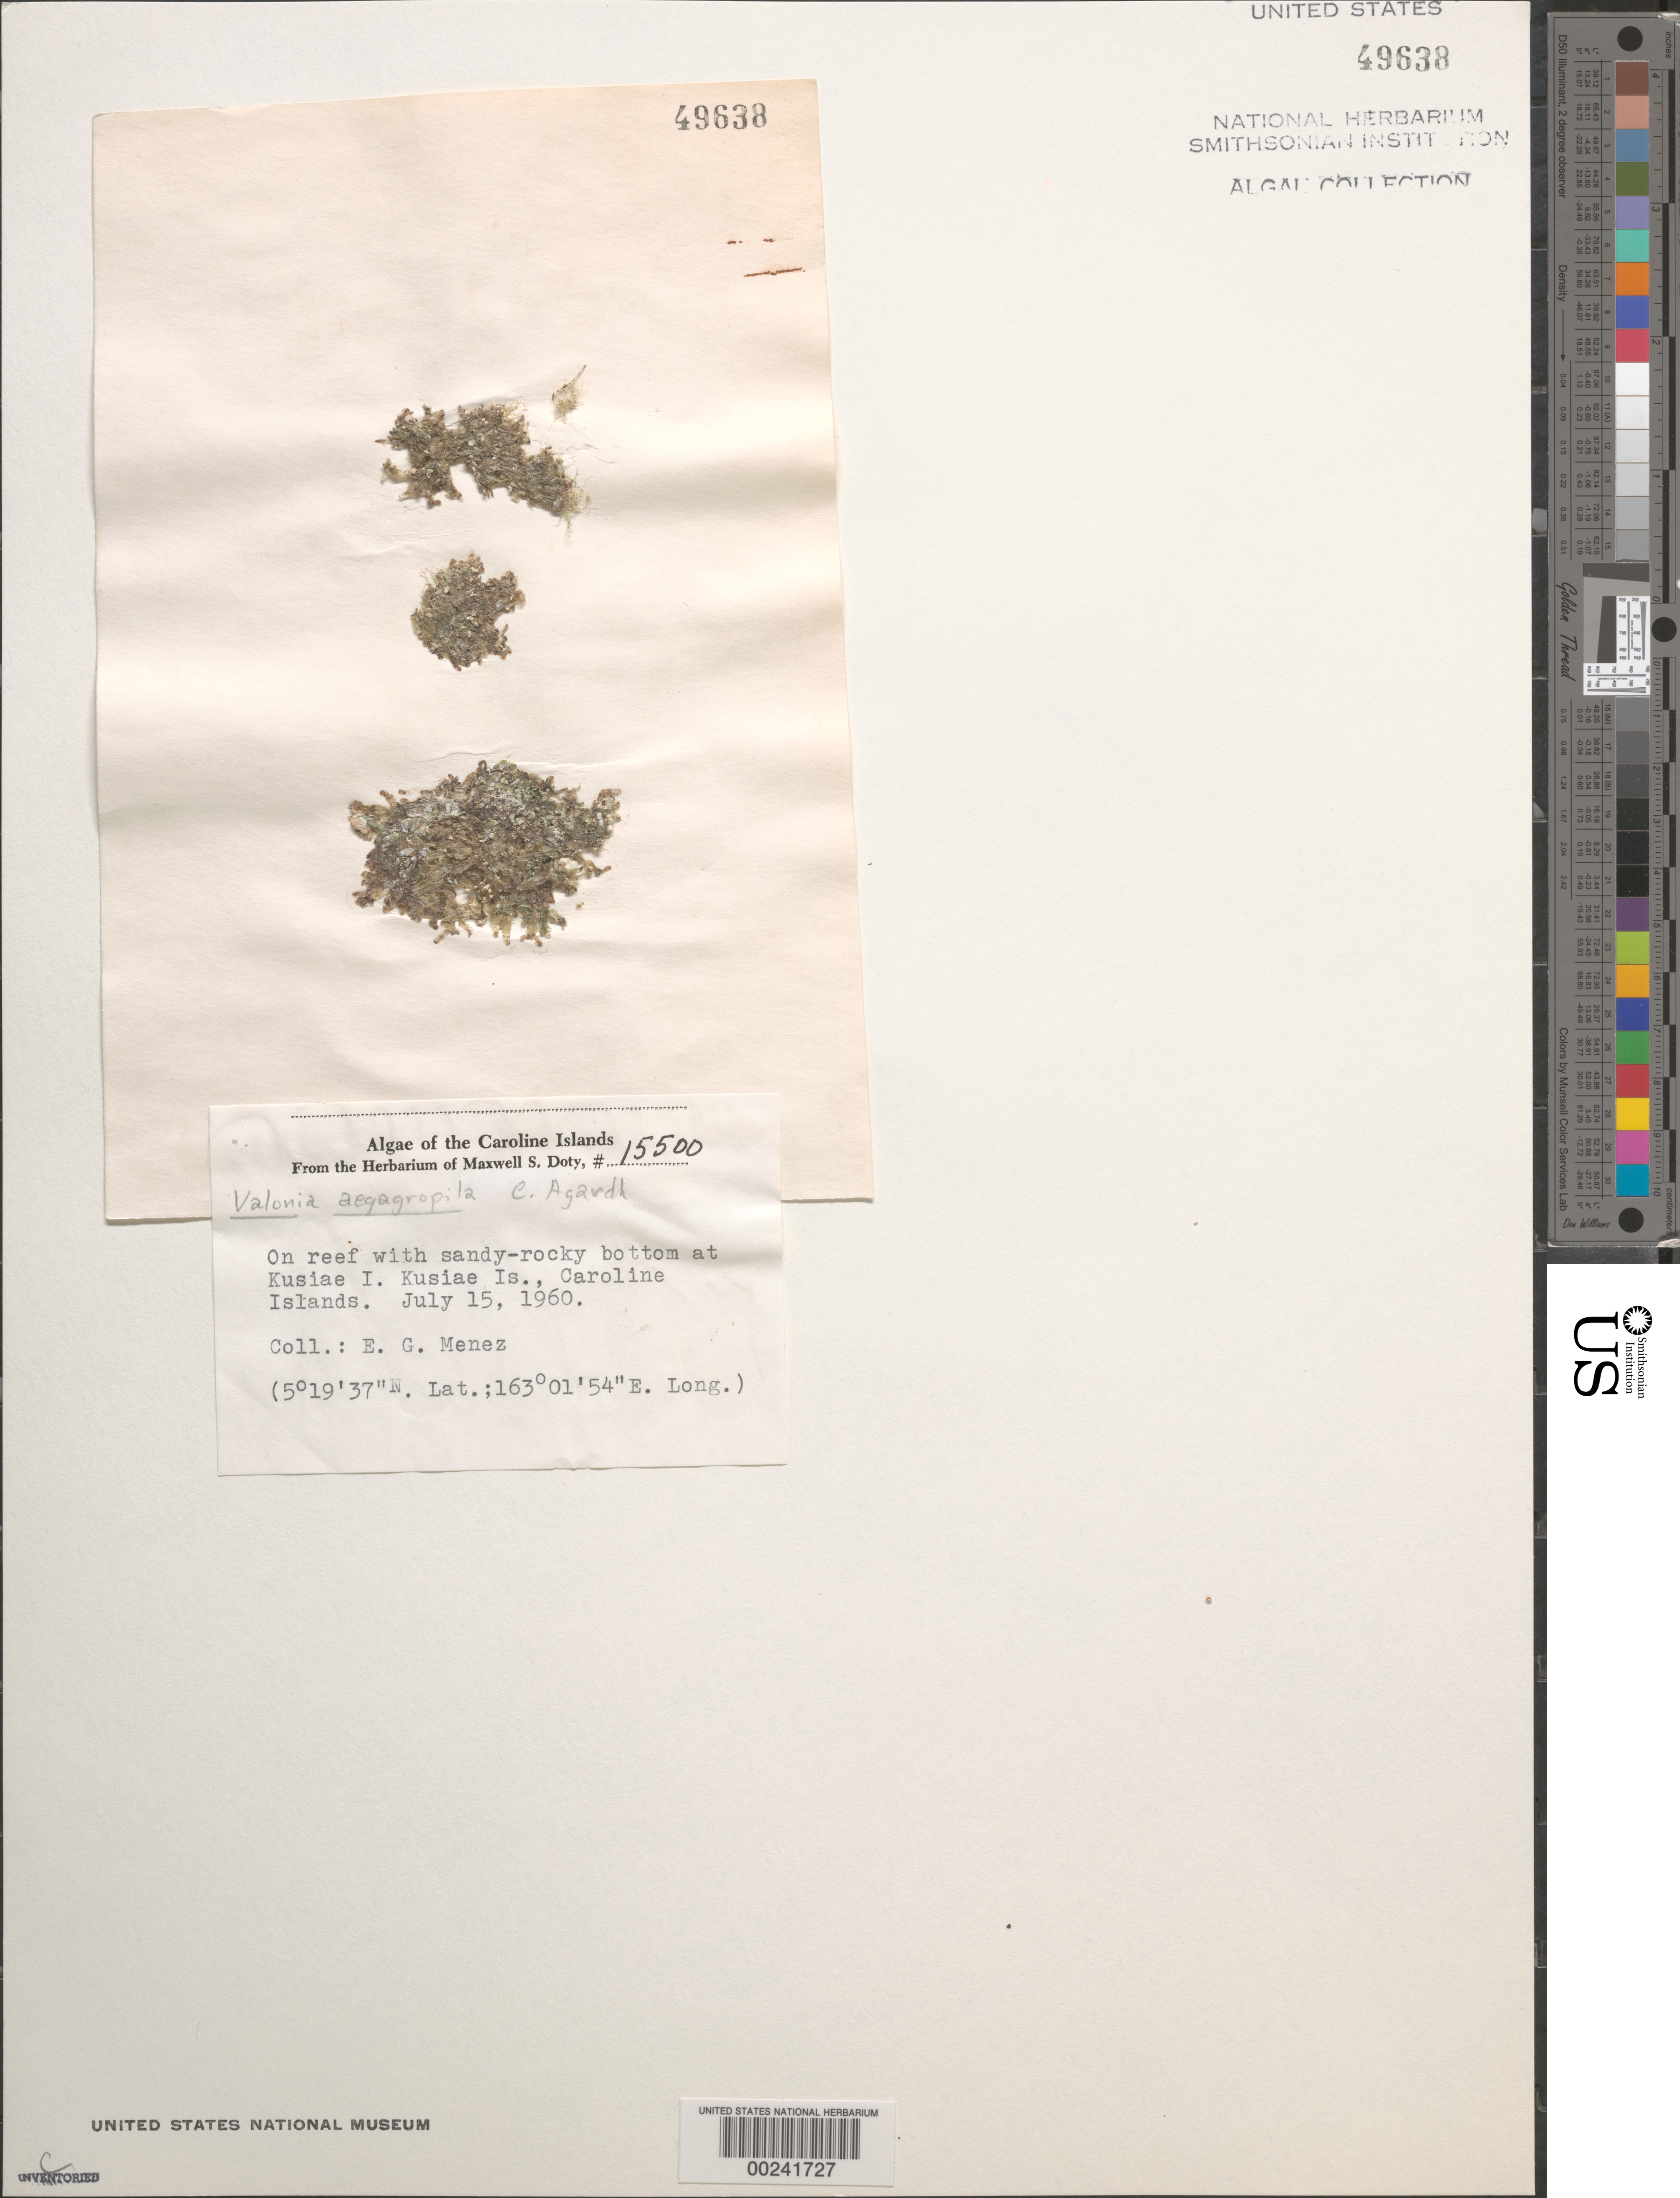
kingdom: Plantae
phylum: Chlorophyta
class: Ulvophyceae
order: Siphonocladales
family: Valoniaceae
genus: Valonia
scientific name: Valonia aegagropila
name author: C. Agardh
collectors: Meñez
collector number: MSD 15500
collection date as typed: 15 Jul 1960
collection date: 1960-07-15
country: Micronesia, Federated States of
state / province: Kosrae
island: Kosrae [Kusaie]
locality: Lele Harbor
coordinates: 5 19' 37" N, 163 01' 54" E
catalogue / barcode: US 49638